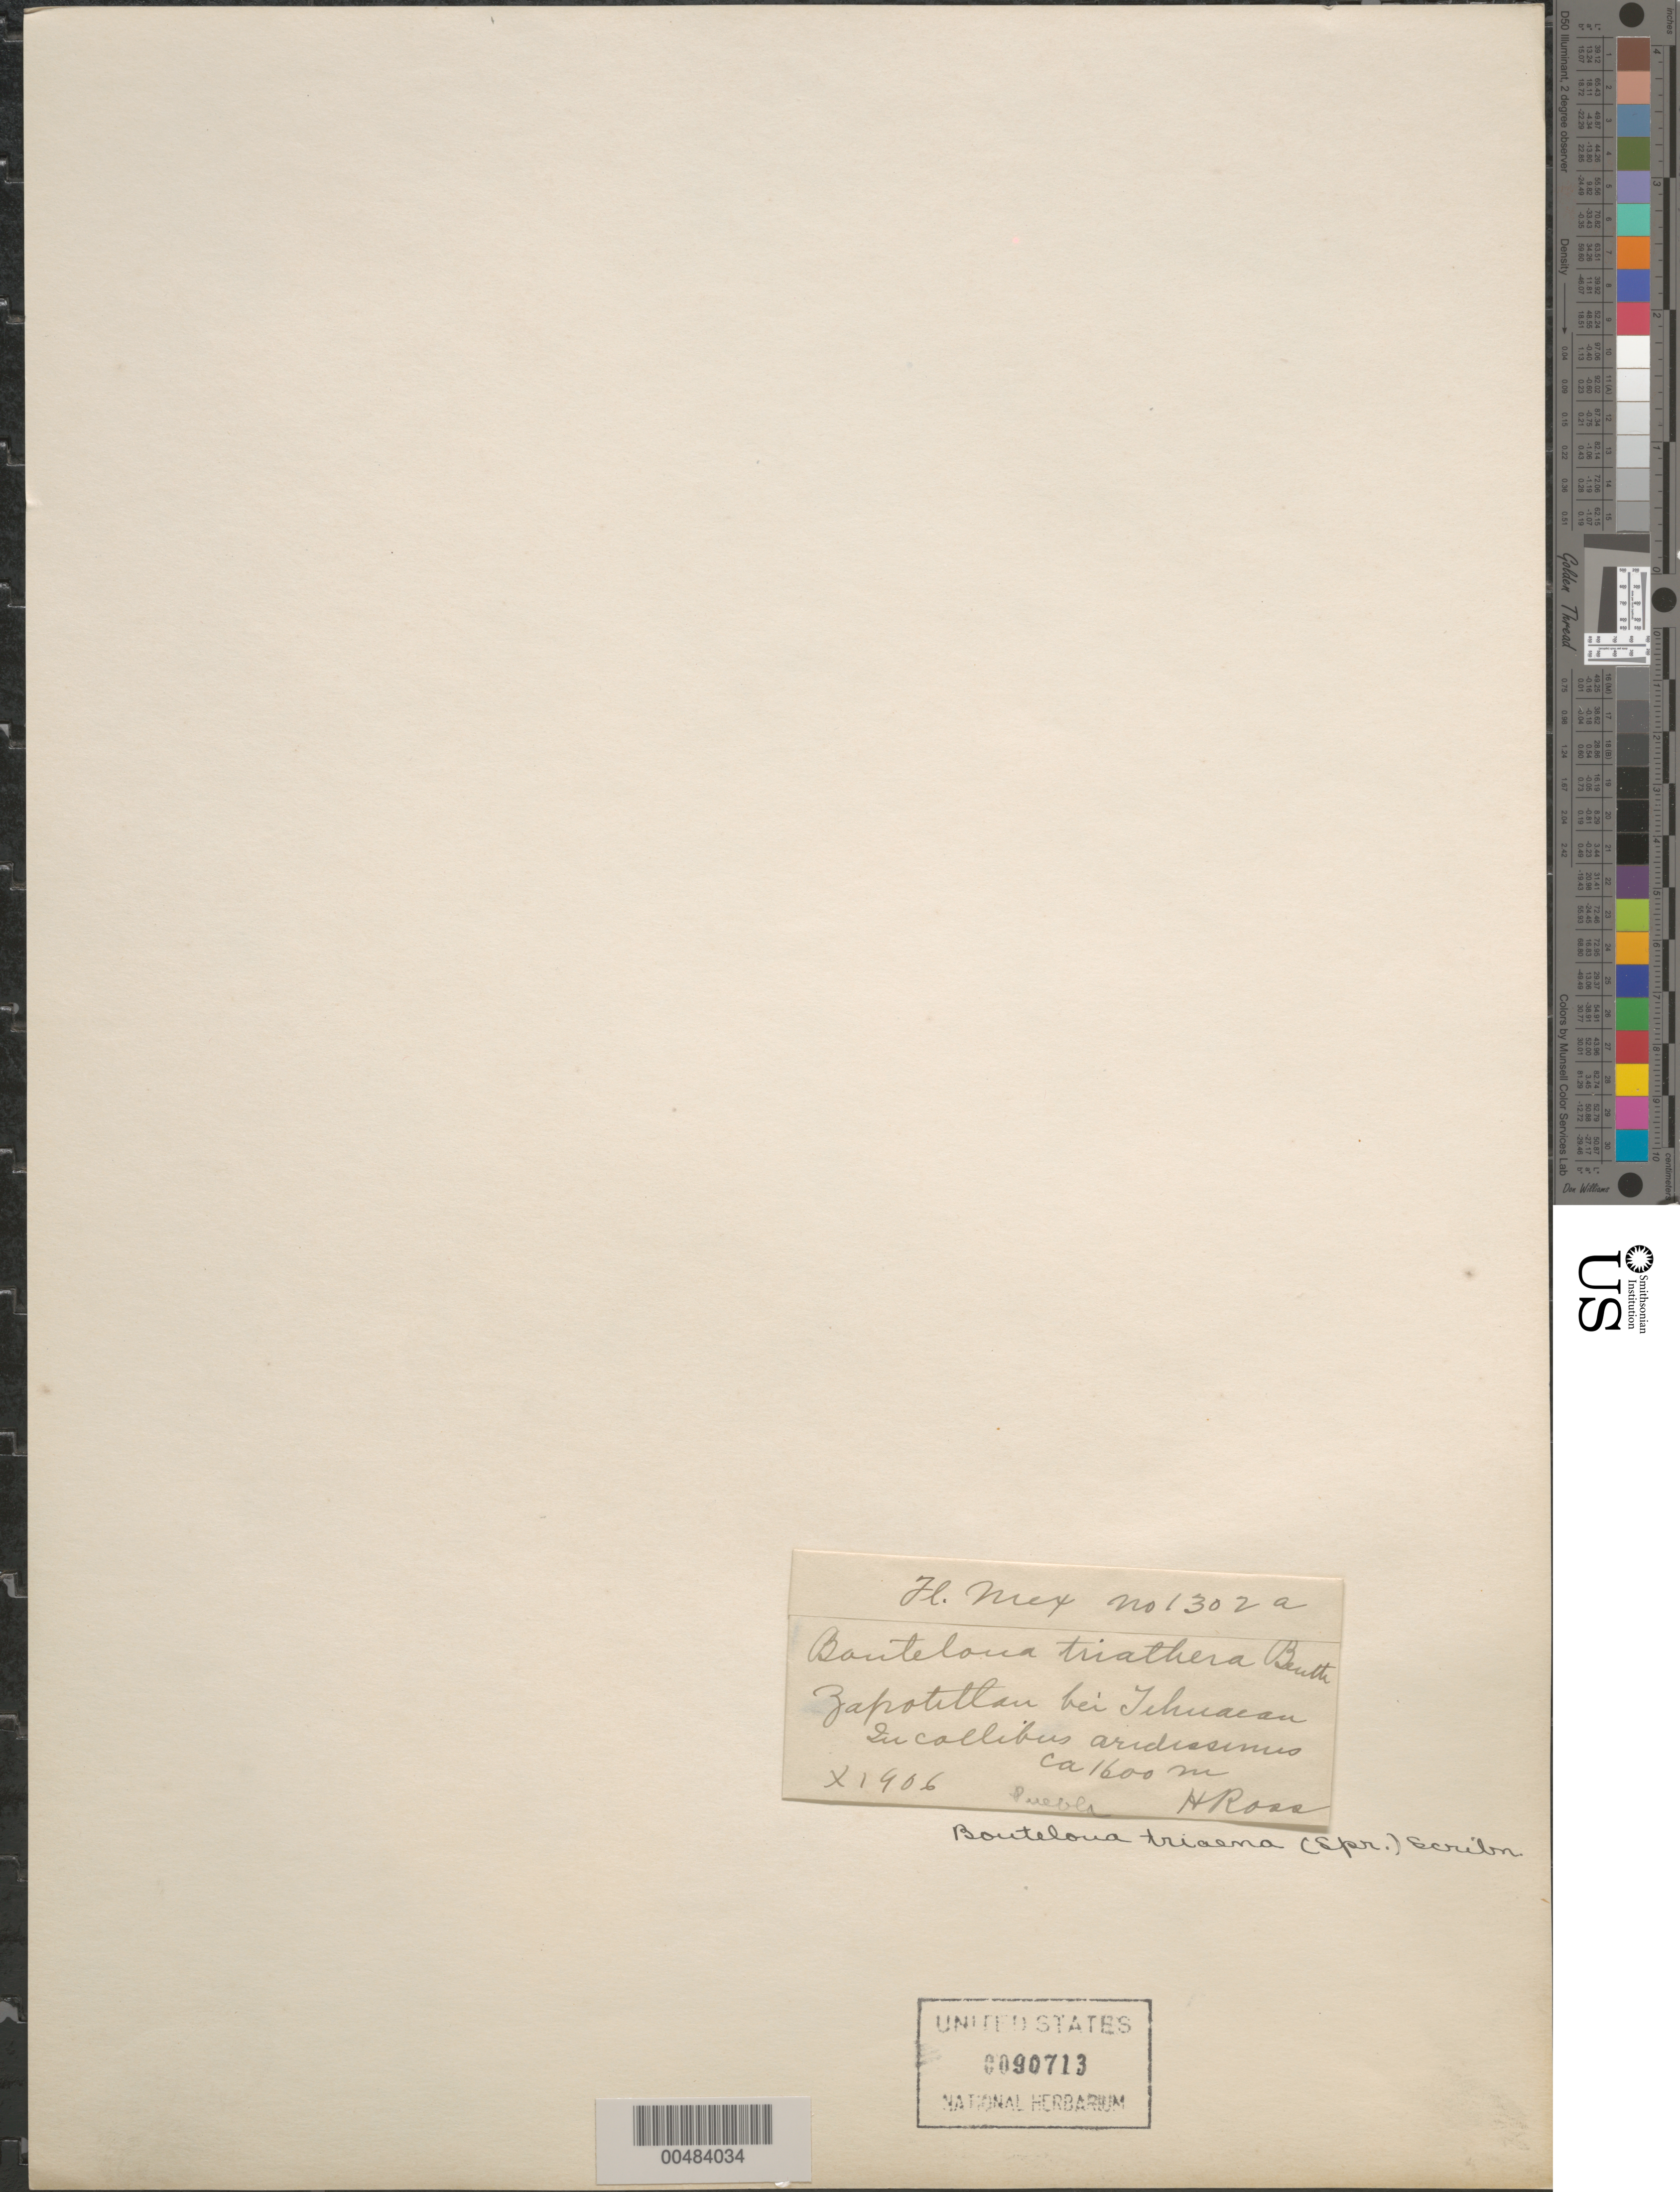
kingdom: Plantae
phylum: Tracheophyta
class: Liliopsida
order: Poales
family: Poaceae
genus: Bouteloua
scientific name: Bouteloua triaena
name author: (Trin. ex Spreng.) Scribn.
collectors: H. Ross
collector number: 1302a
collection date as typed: Oct 1906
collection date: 1906-10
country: Mexico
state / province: Puebla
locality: Zapotitlan bei Tehuacan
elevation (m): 1600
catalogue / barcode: US 90713